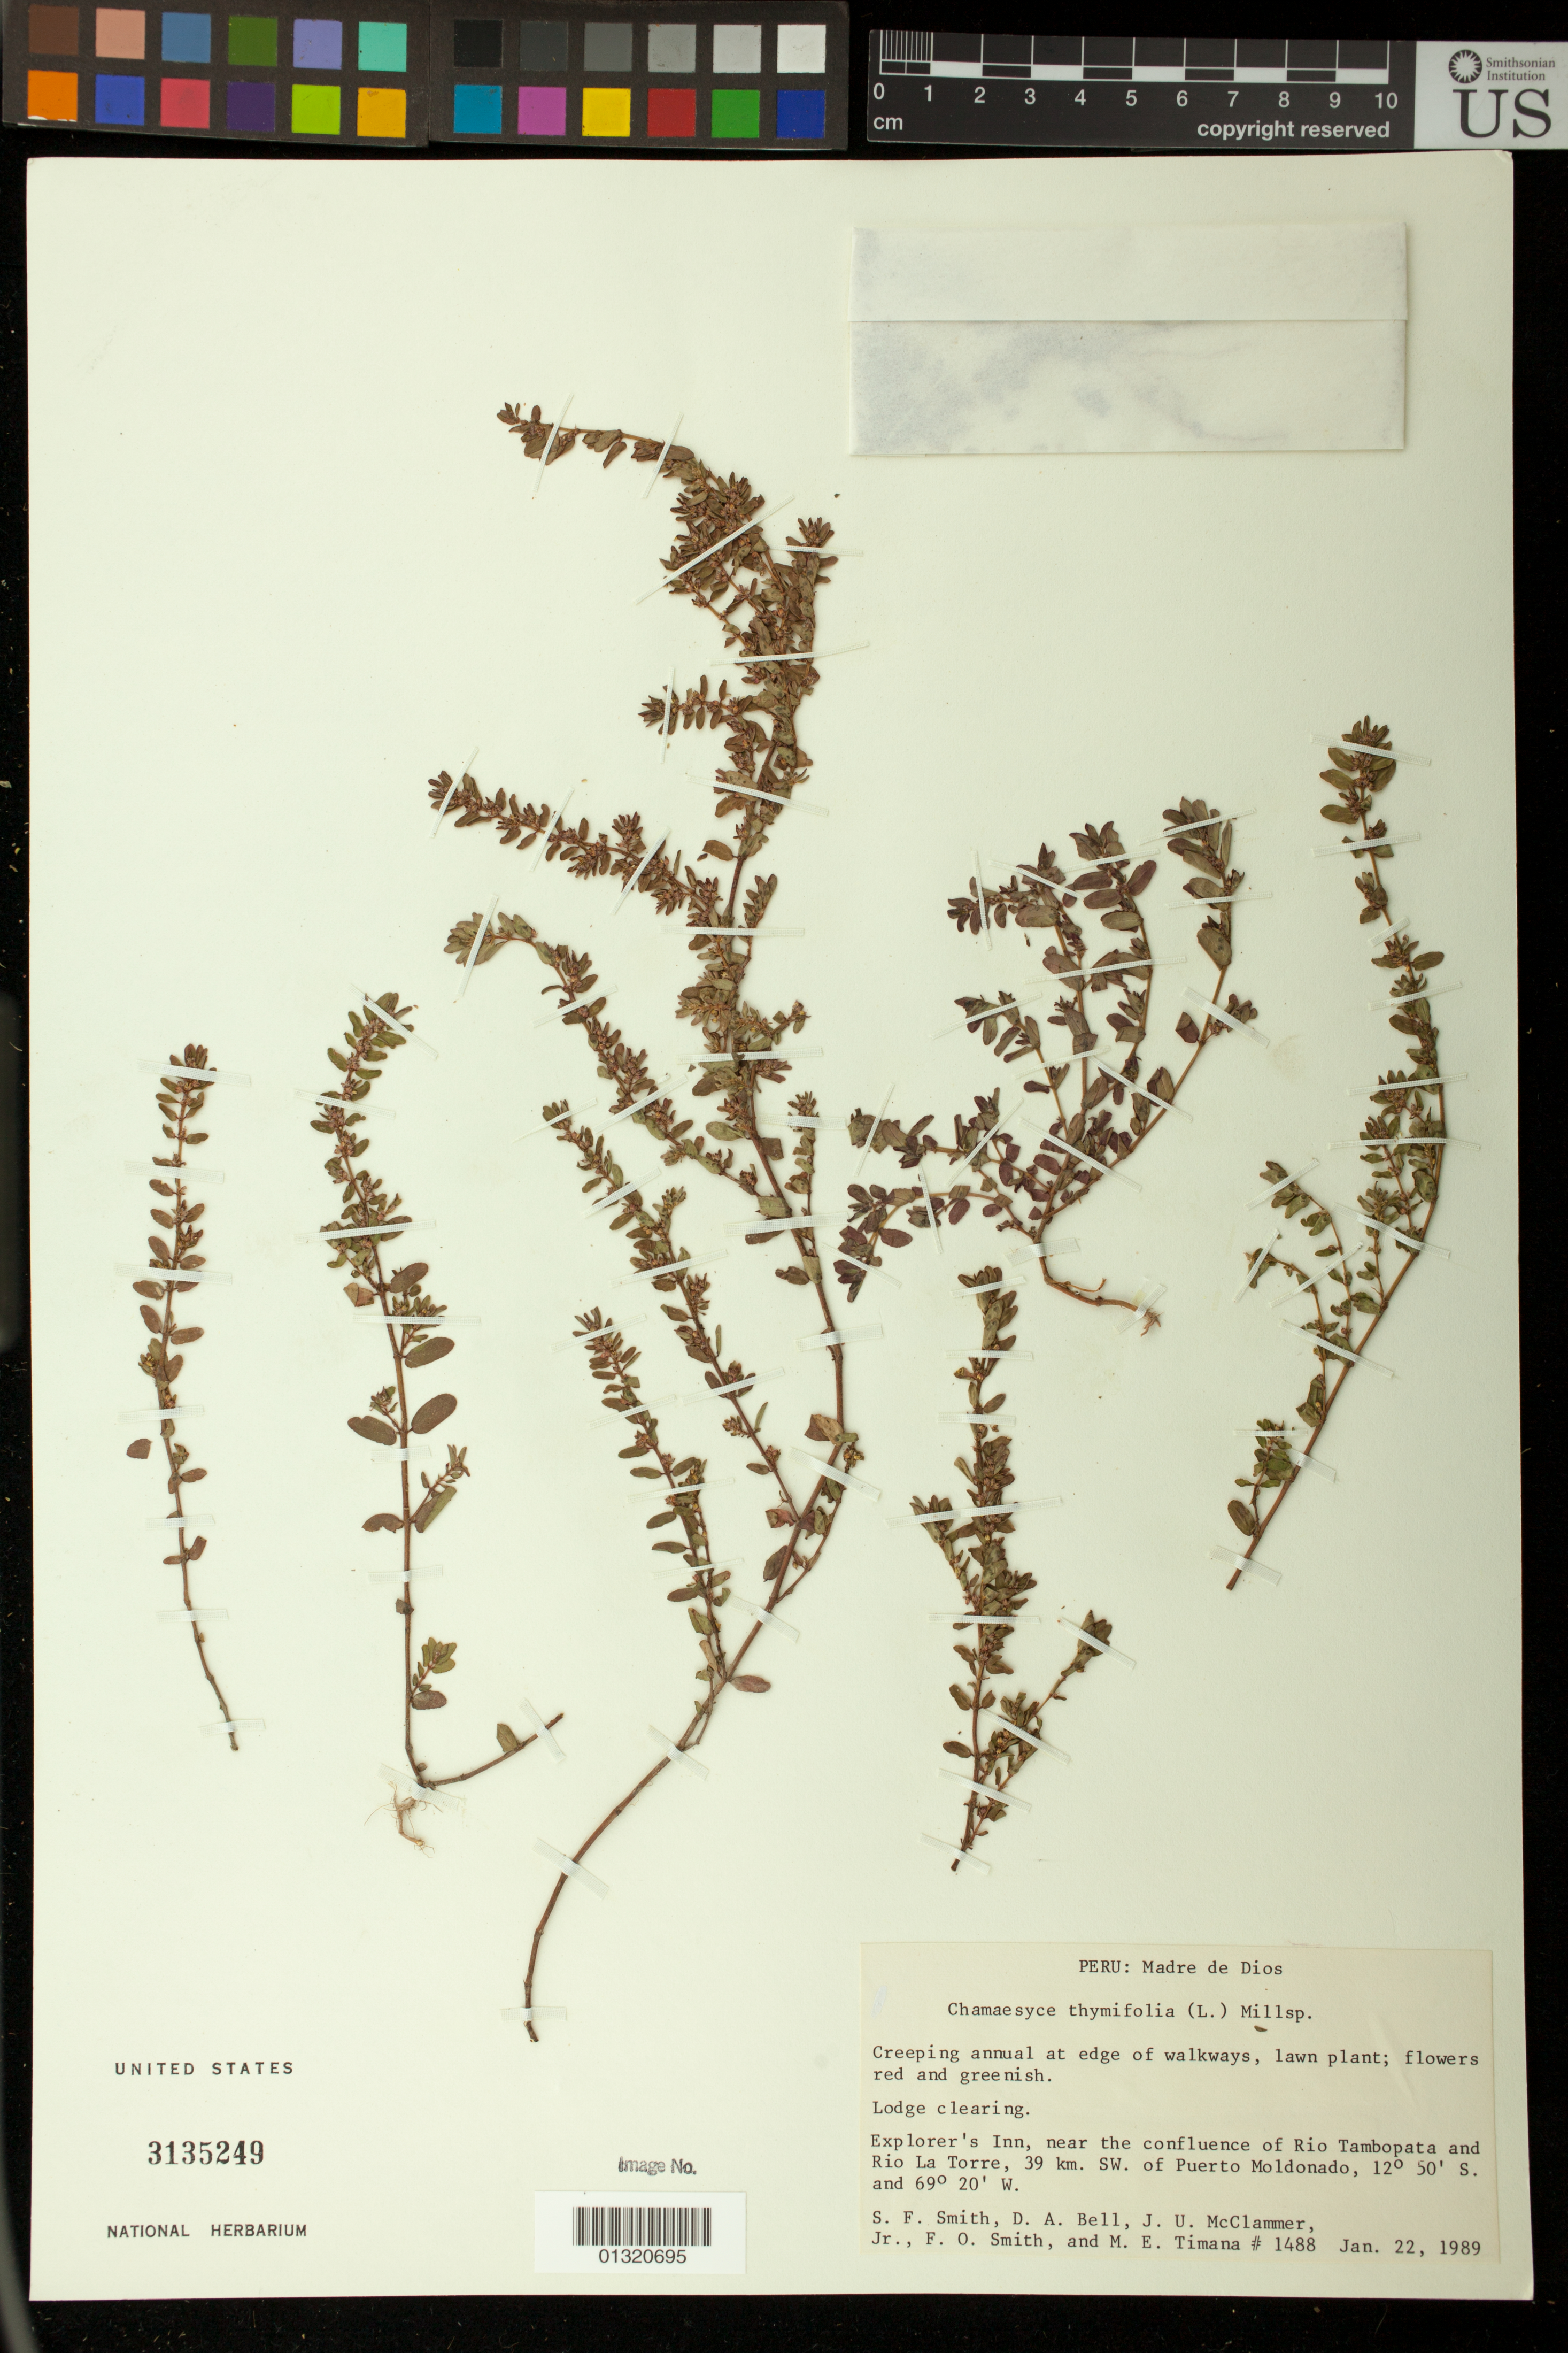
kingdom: Plantae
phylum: Tracheophyta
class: Magnoliopsida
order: Malpighiales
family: Euphorbiaceae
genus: Euphorbia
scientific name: Euphorbia thymifolia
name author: L.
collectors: S.F. Smith, D. A. Bell, J. McClammer Jr. & F. Smith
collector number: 1488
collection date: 1989-01-22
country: Peru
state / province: Madre de Dios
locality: Explorer's Inn, near the confluence of Rio Tambopata and Rio La Torre, 39 km. SW. of Puerto Moldonado [Puerto Maldonado].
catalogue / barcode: US 3135249